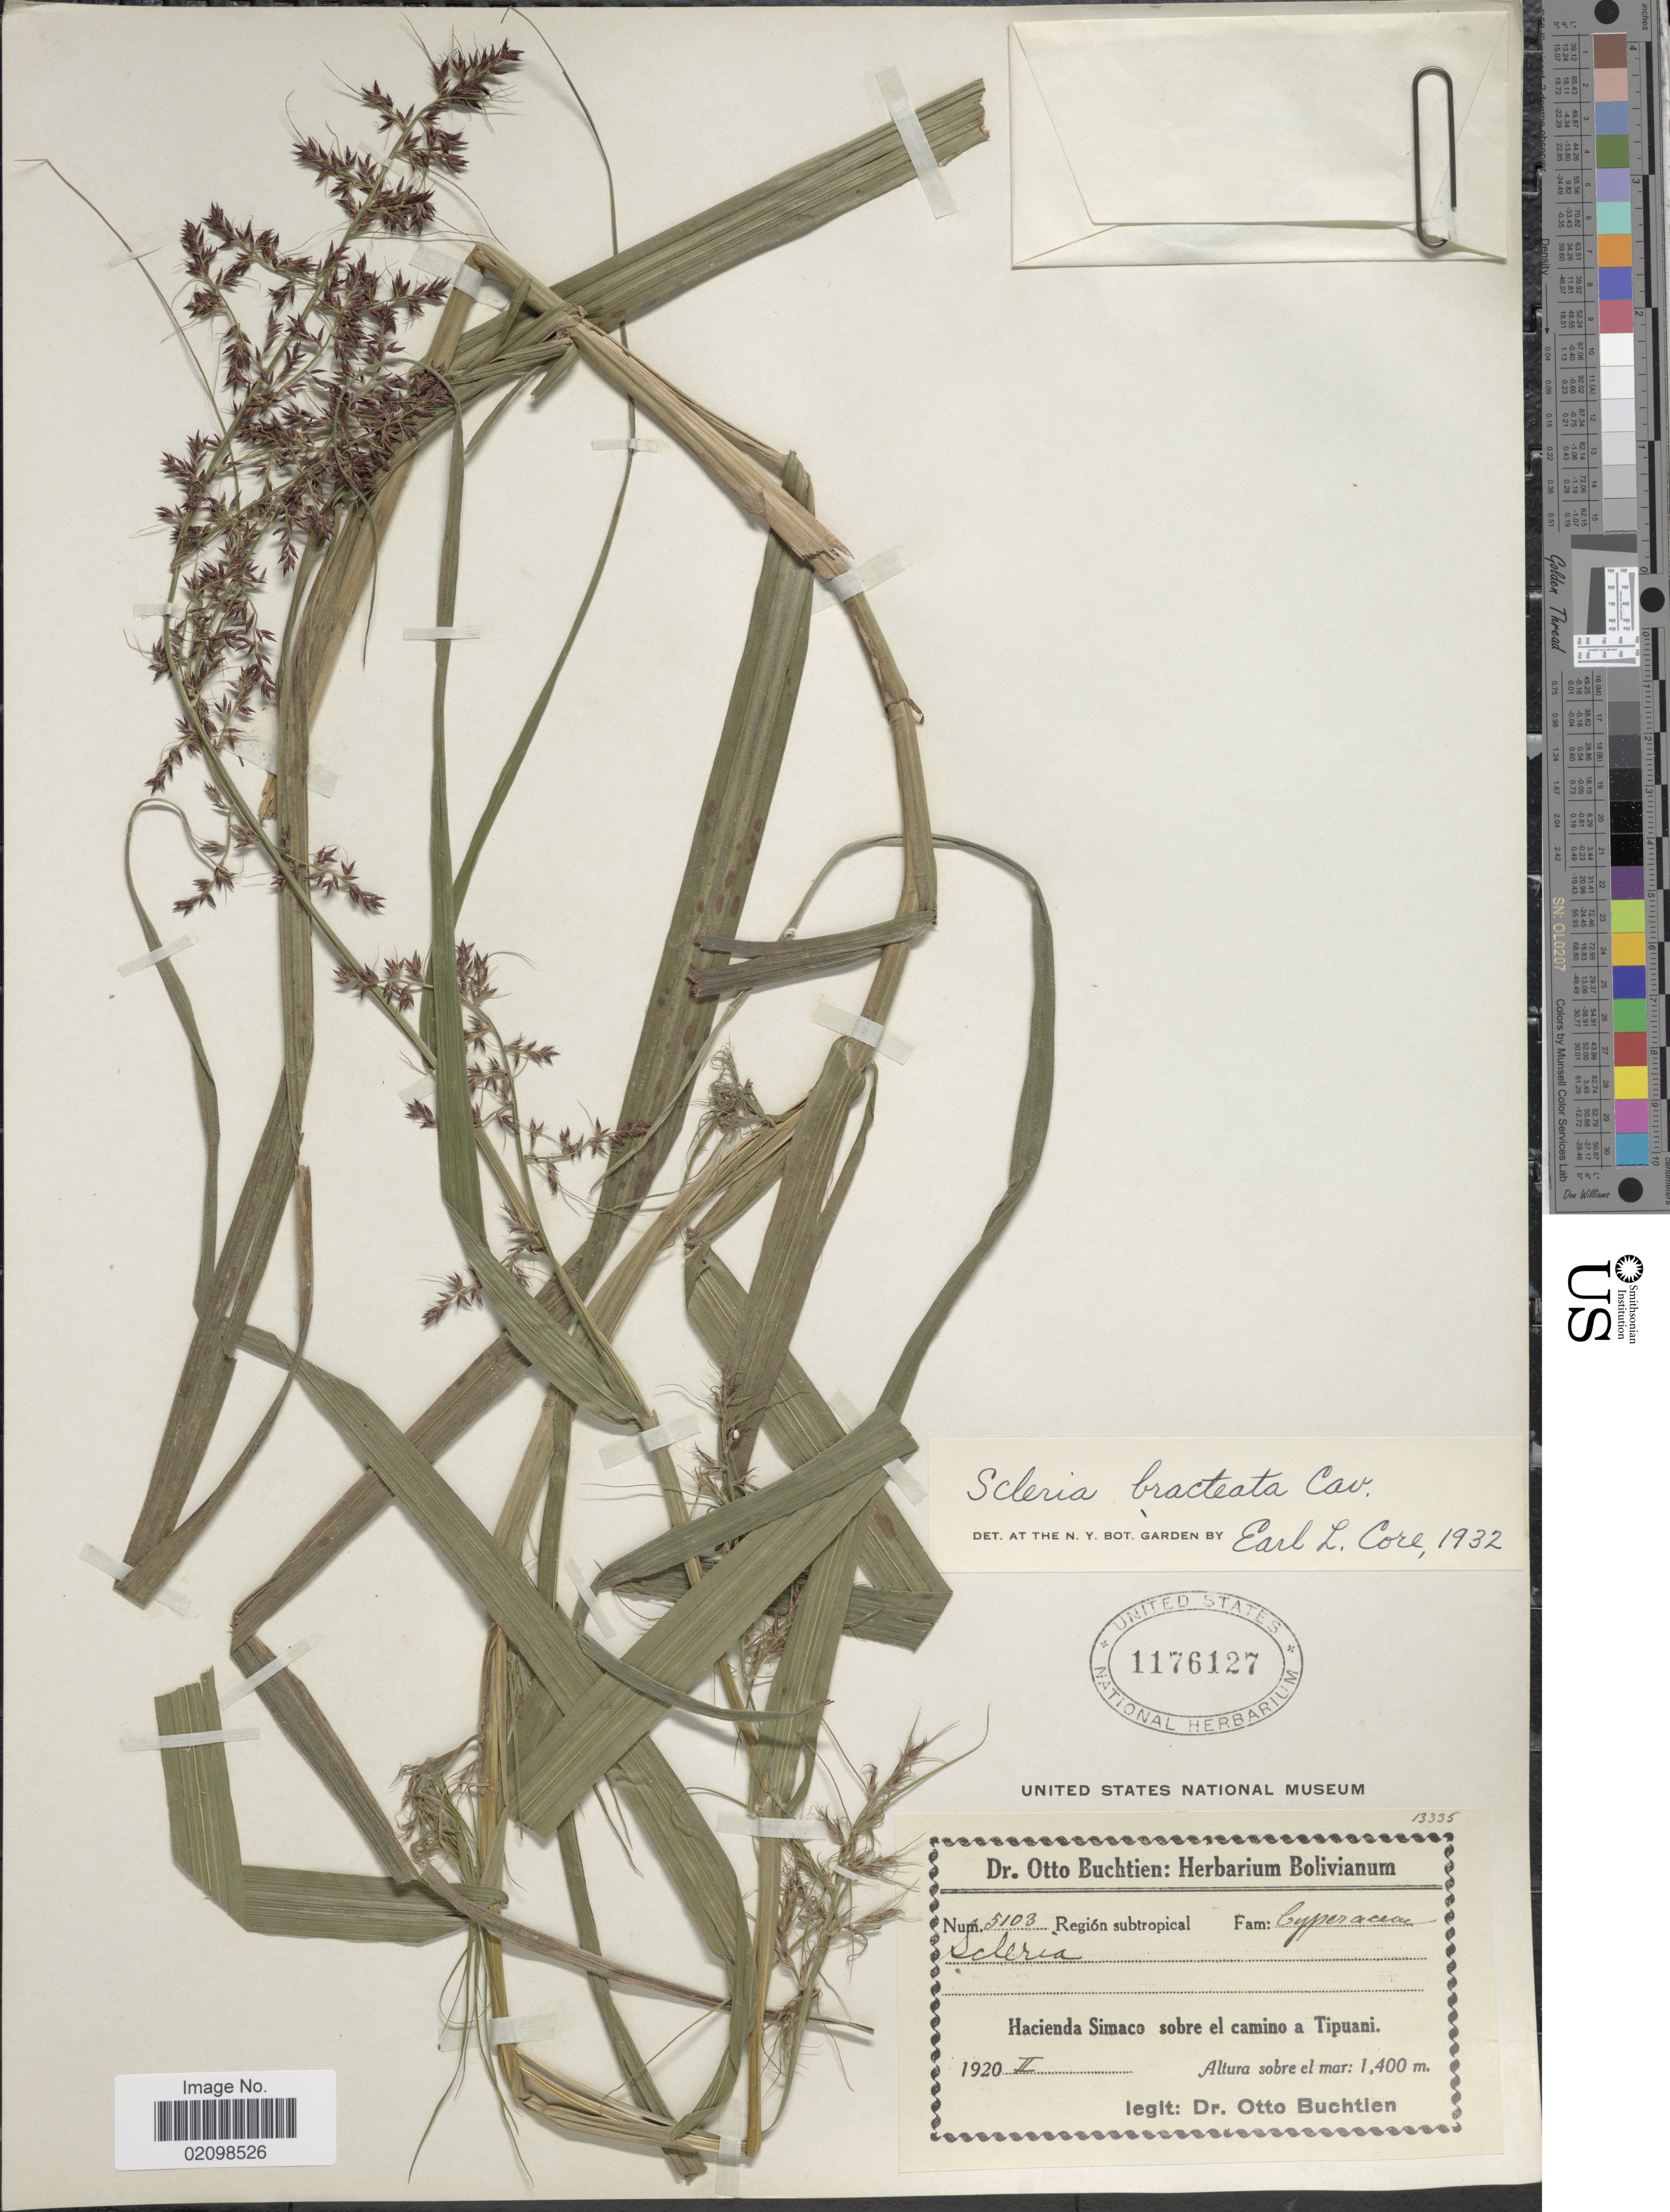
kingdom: Plantae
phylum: Tracheophyta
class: Liliopsida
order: Poales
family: Cyperaceae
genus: Scleria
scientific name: Scleria bracteata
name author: Cav.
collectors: O. Buchtien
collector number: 5103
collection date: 1920-02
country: Bolivia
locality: Hacienda Simaco sobre el camino a Tipuani. Region subtropical.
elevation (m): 1400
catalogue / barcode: US 1176127